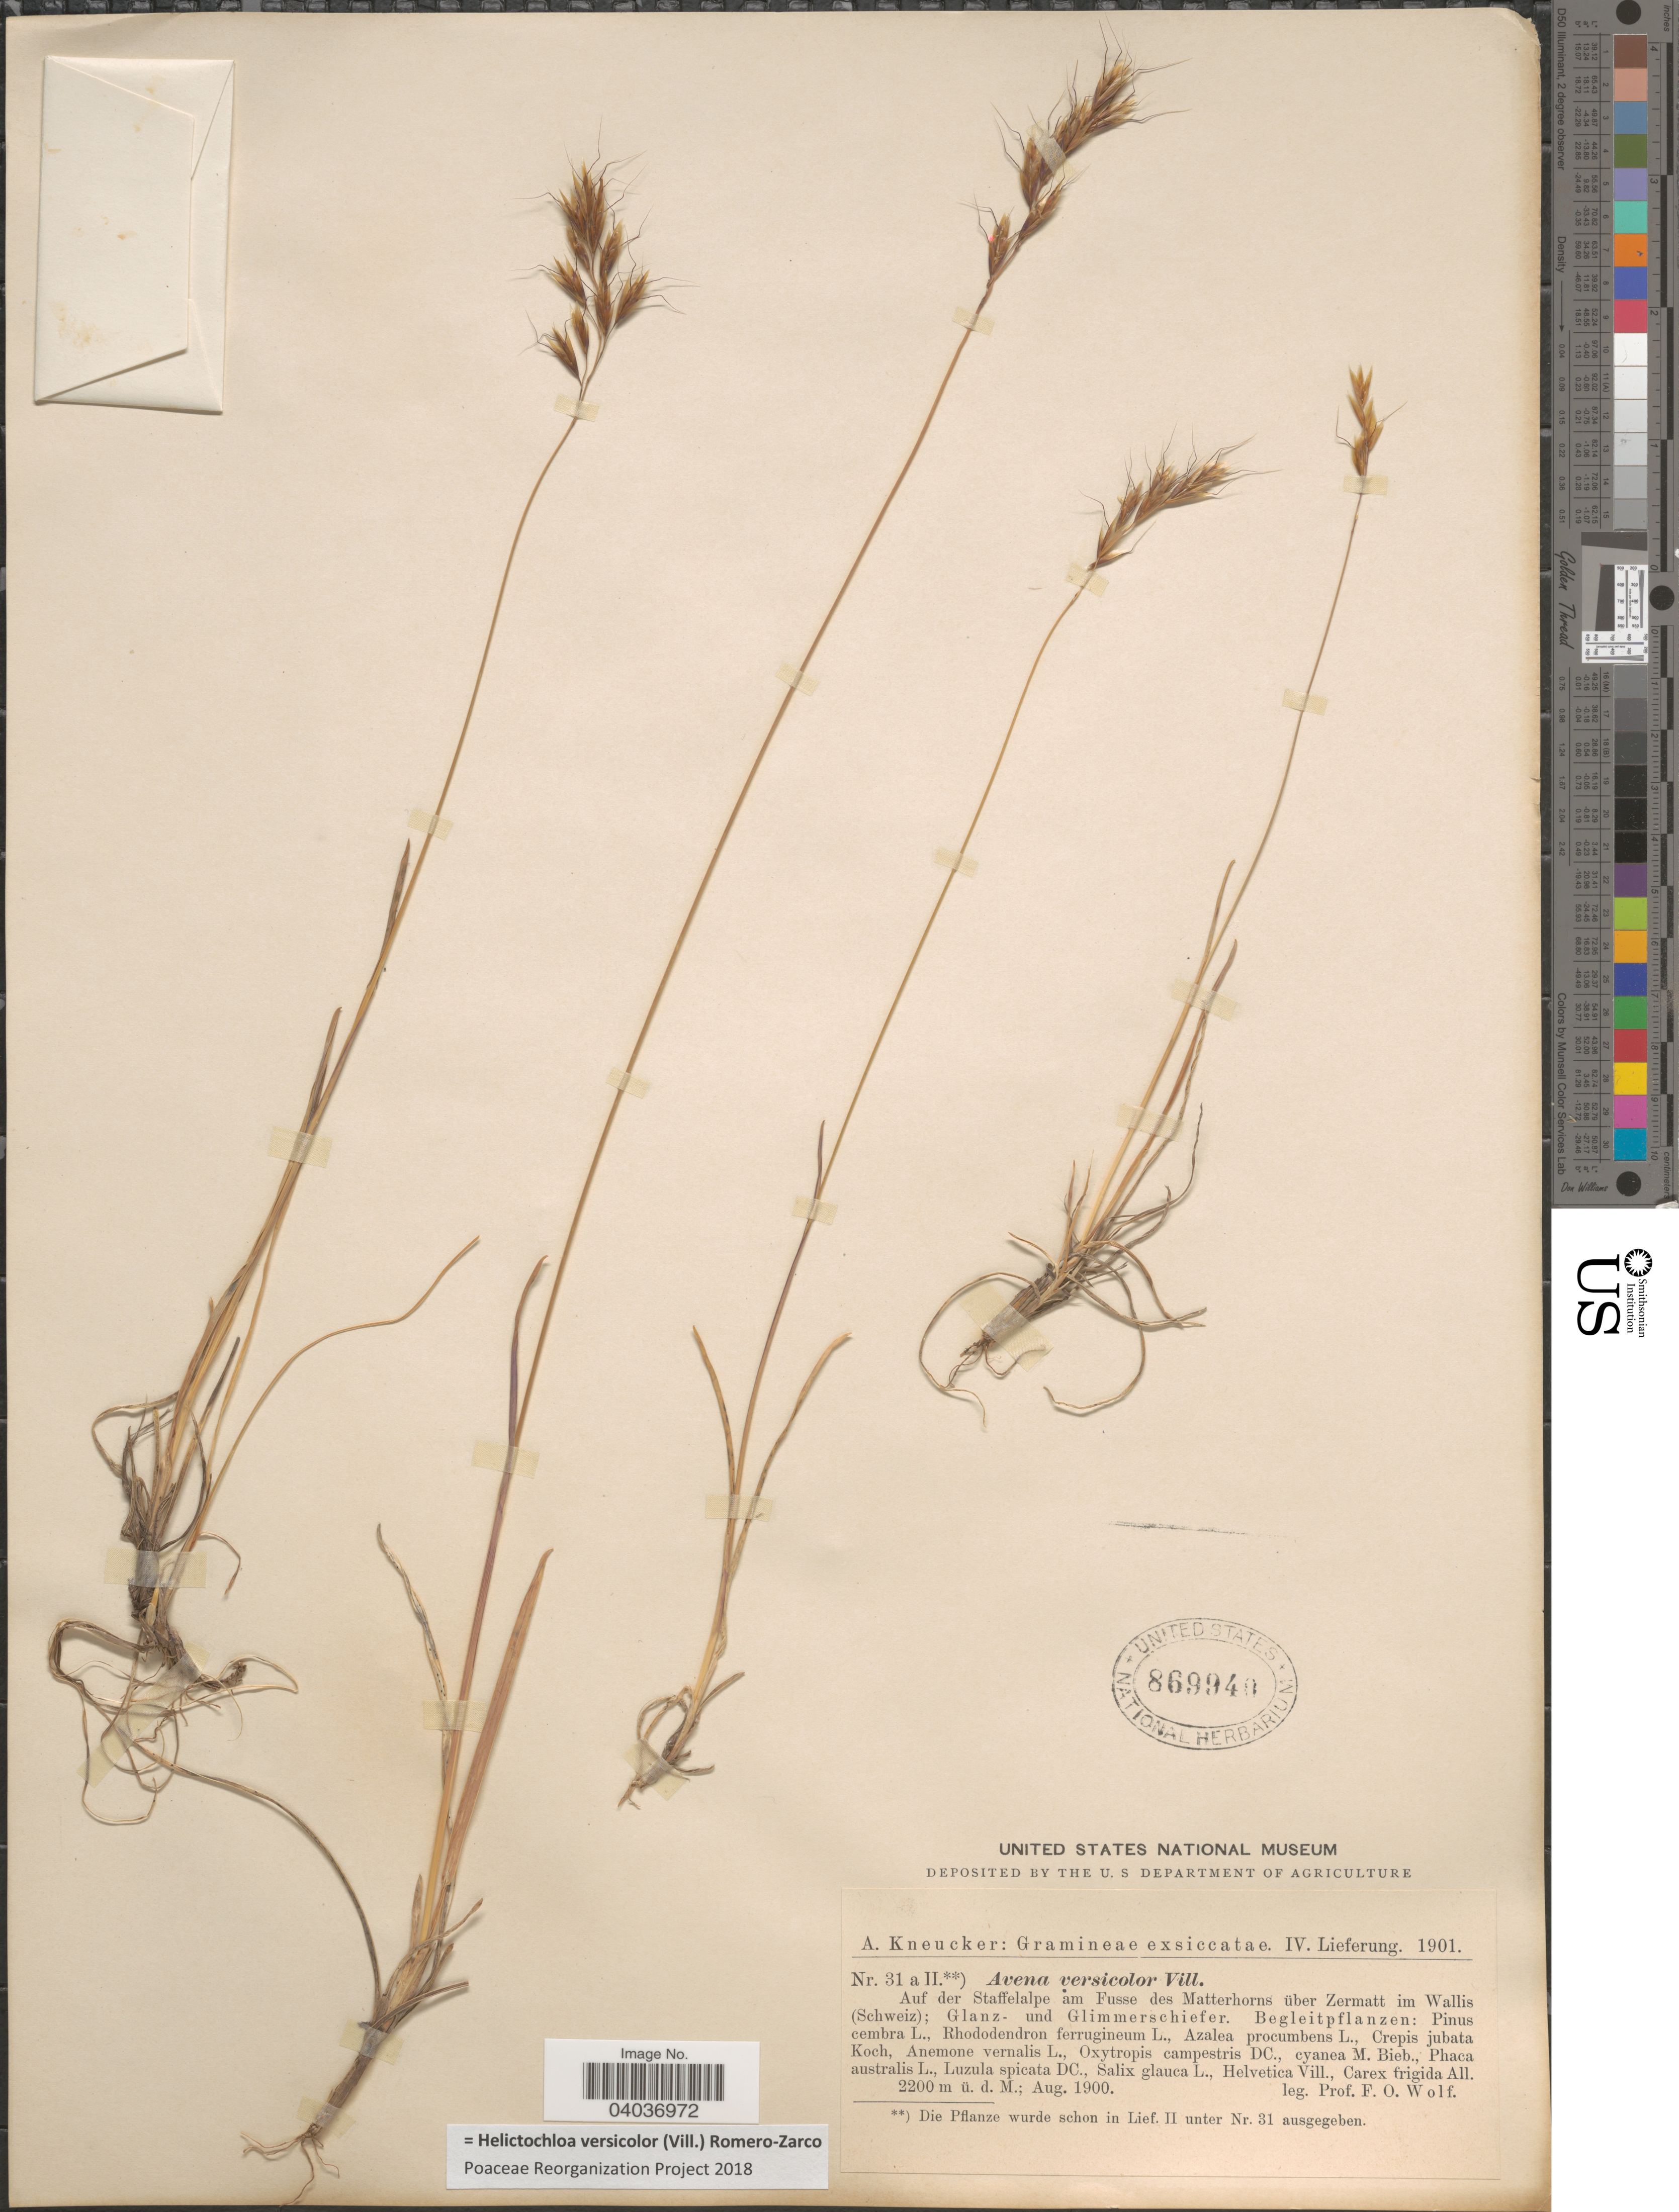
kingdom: Plantae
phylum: Tracheophyta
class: Liliopsida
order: Poales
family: Poaceae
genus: Helictochloa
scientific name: Helictochloa versicolor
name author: (Vill.) Romero Zarco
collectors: F. Wolf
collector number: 31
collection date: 1900-08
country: Switzerland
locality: Auf der Staffelalpe am Fusse des Matterhorns über Zermatt im Wallis (Schweiz).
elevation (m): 2200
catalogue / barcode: US 869940